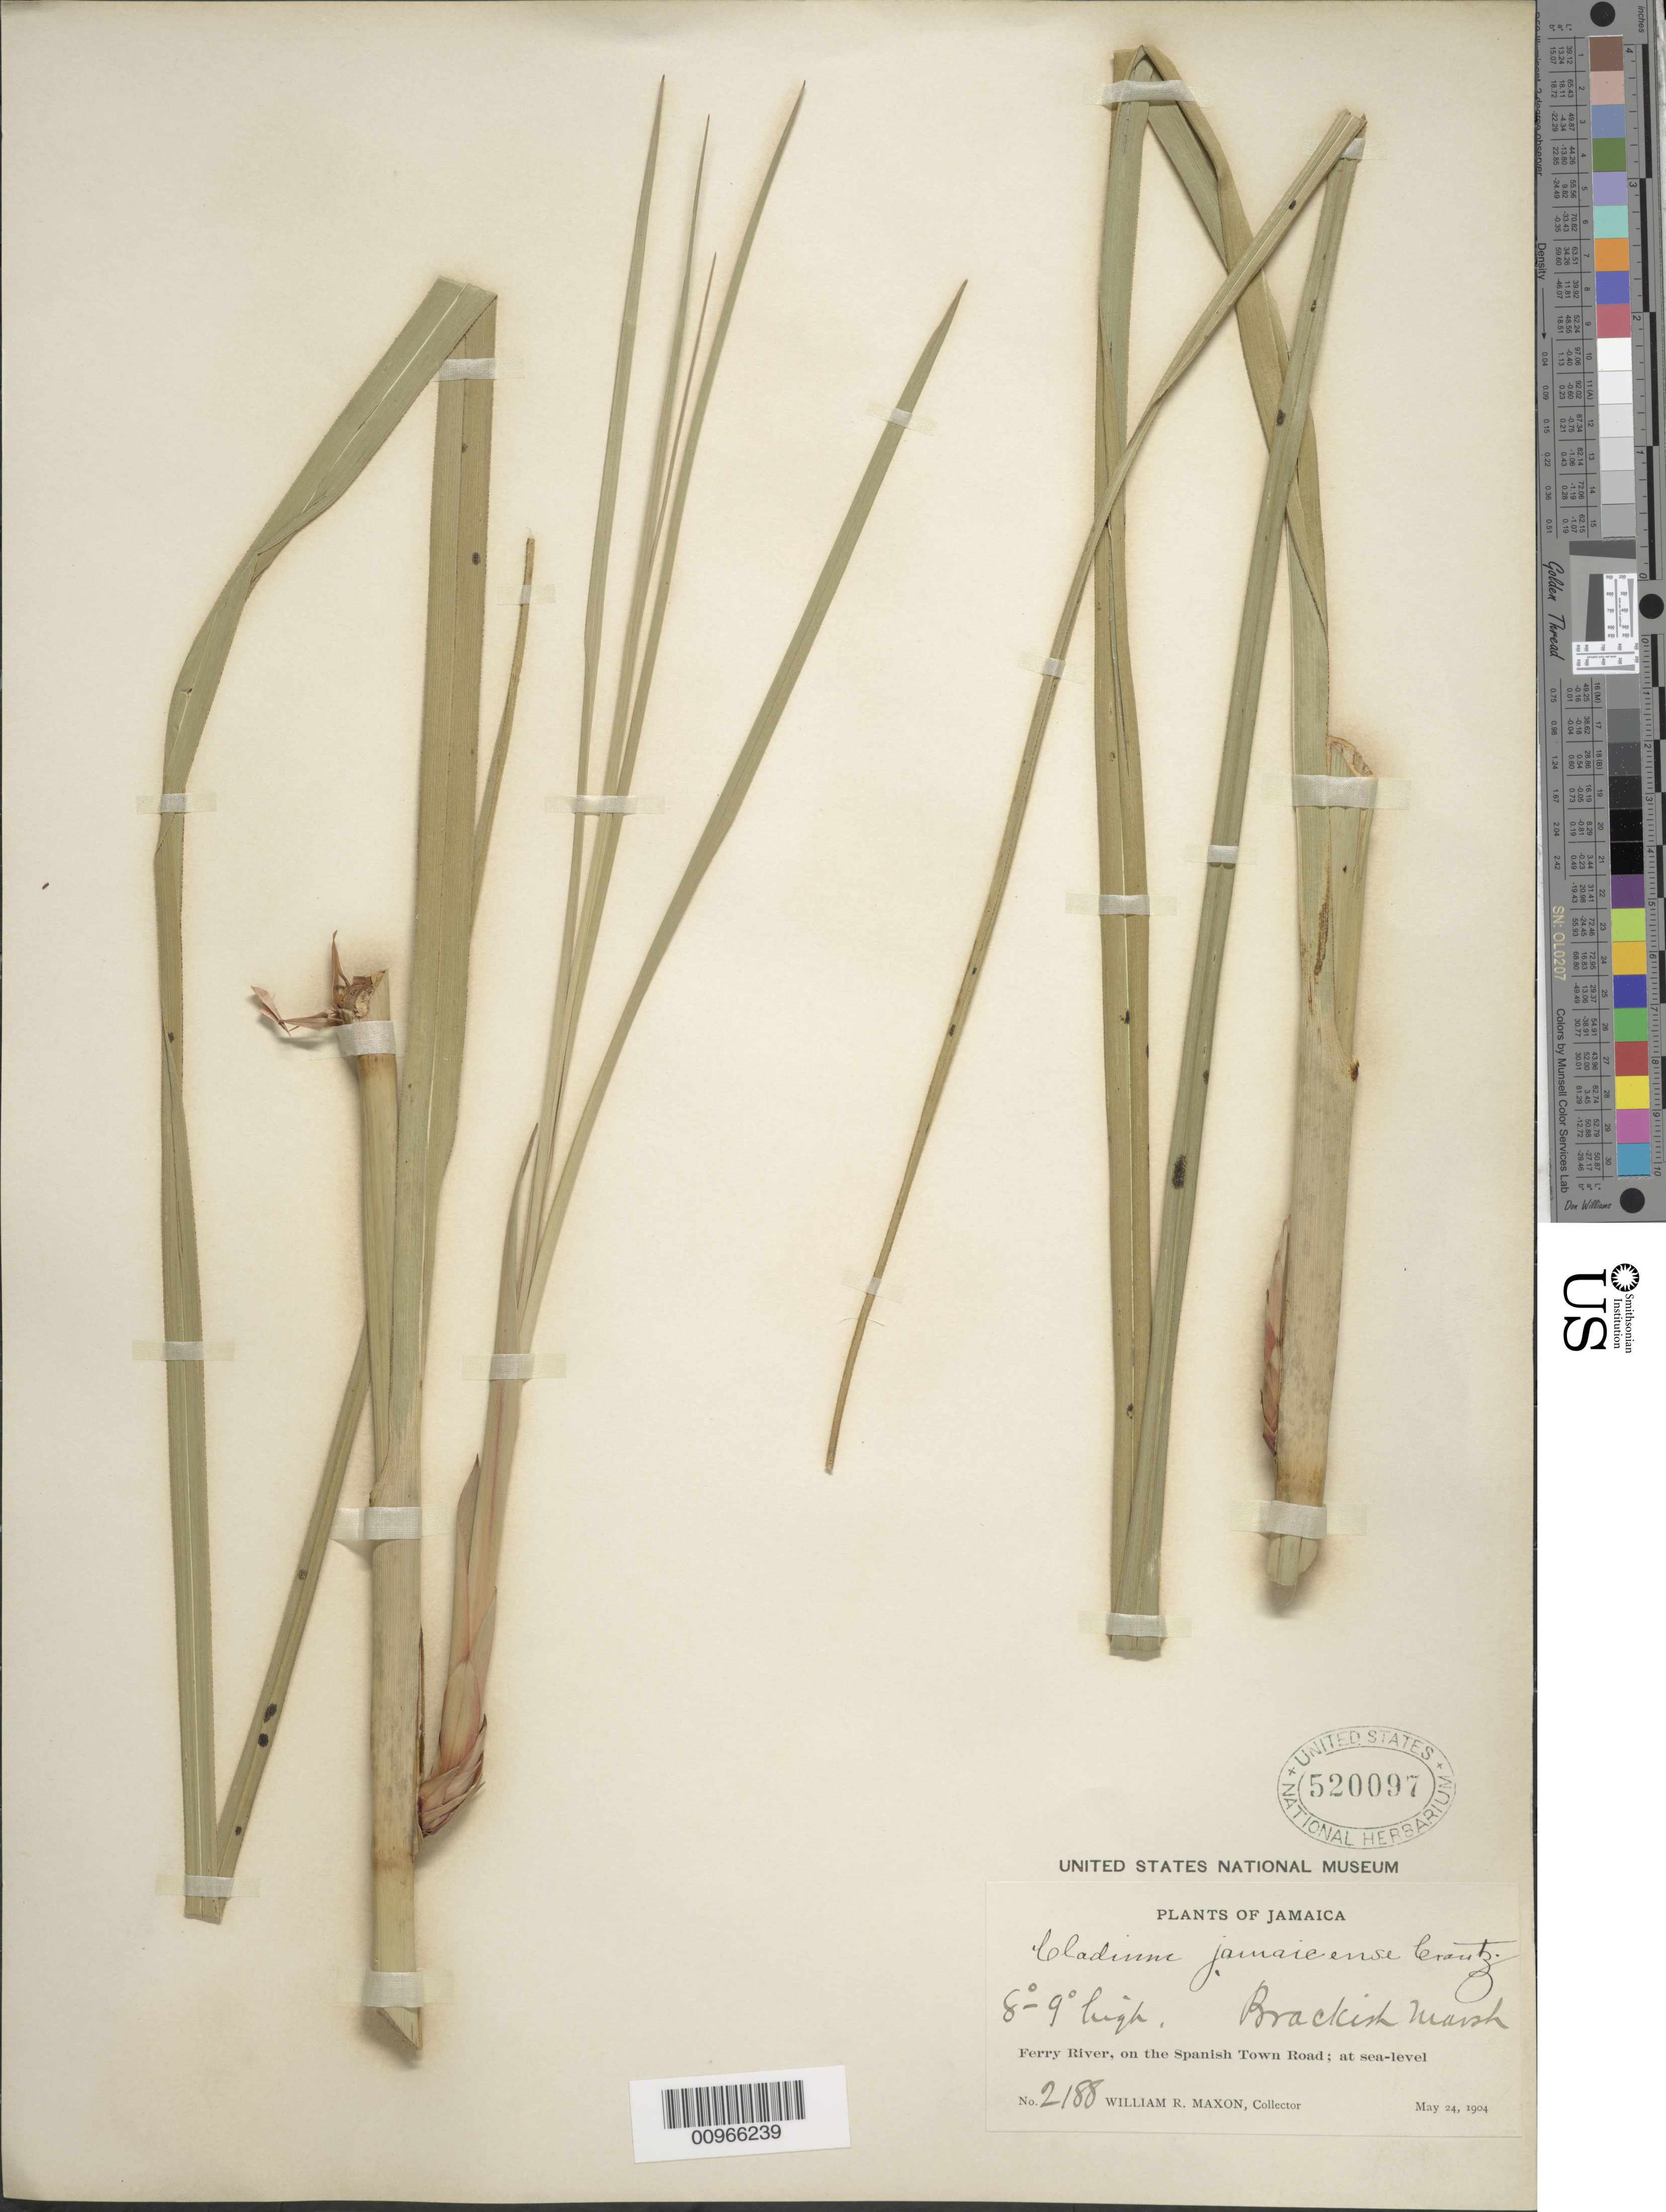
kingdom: Plantae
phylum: Tracheophyta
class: Liliopsida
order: Poales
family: Cyperaceae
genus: Cladium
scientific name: Cladium jamaicense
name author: Crantz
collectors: W. R. Maxon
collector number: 2188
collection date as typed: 24 May 1904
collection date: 1904-05-24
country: Jamaica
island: Jamaica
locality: Ferry River, on the Spanish Town Road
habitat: Brackish marsh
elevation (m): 0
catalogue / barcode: US 520097